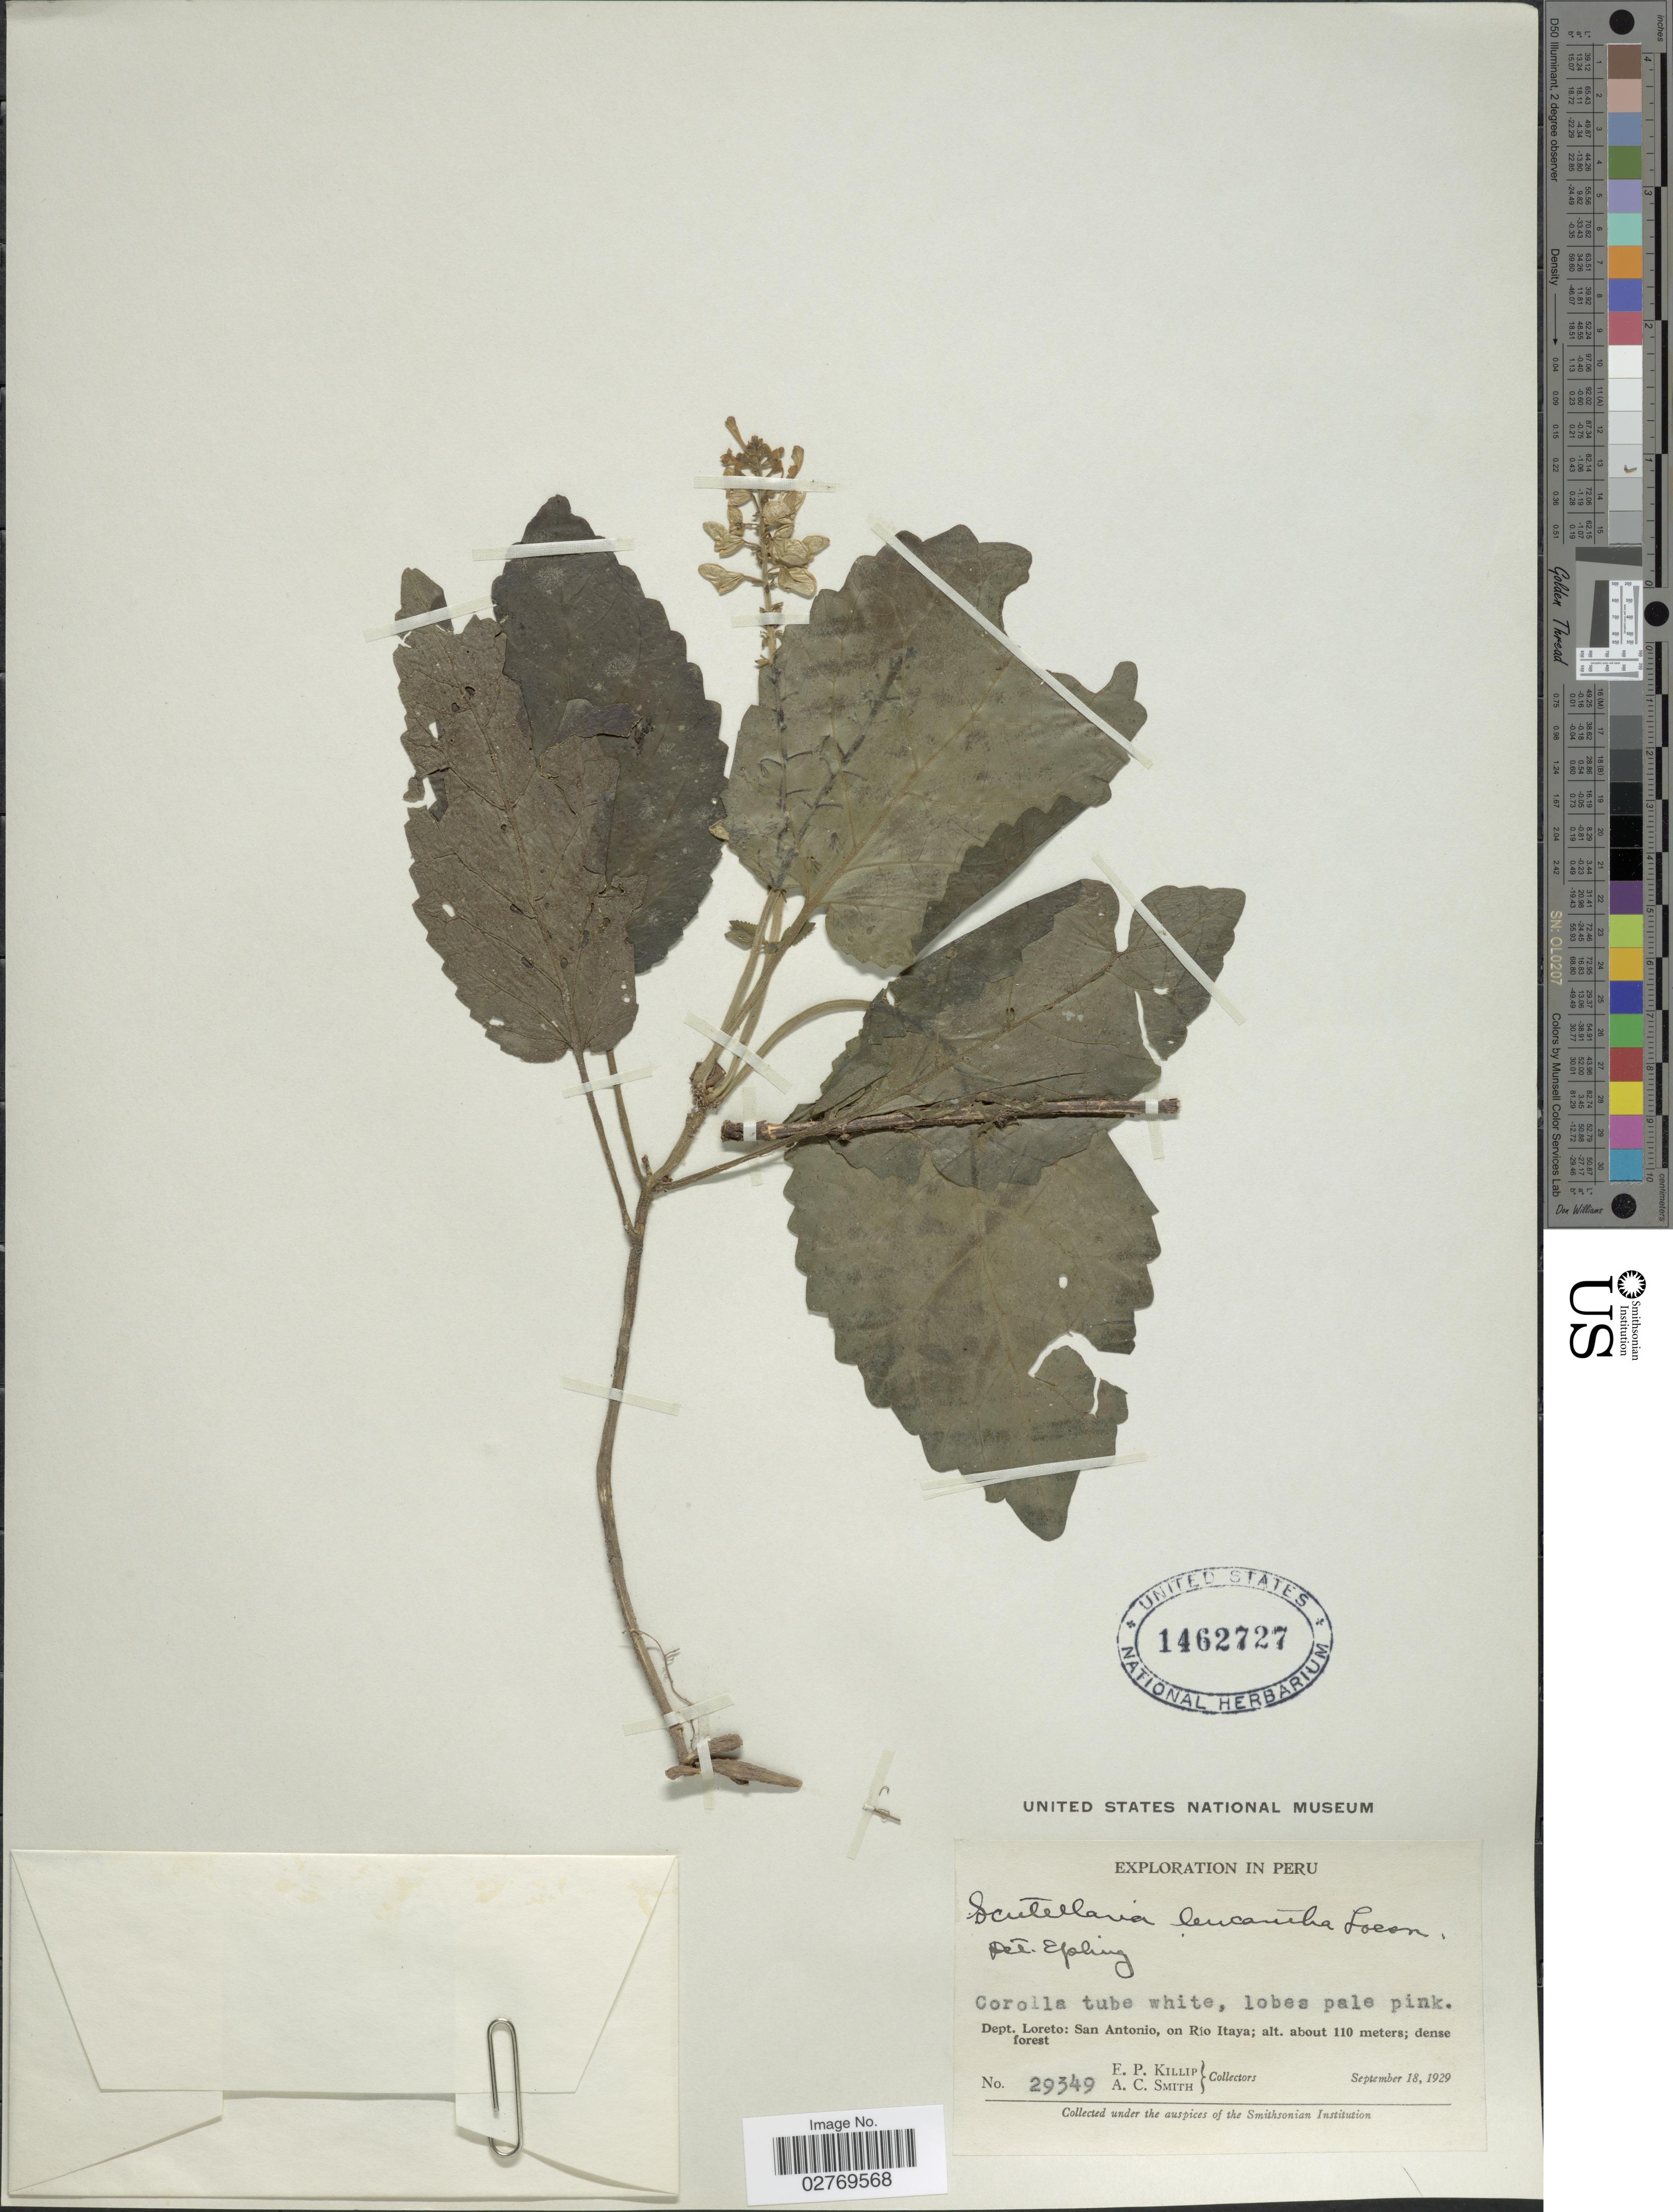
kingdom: Plantae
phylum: Tracheophyta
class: Magnoliopsida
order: Lamiales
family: Lamiaceae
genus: Scutellaria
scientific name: Scutellaria leucantha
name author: Loes.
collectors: E. P. Killip & A. C. Smith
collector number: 29349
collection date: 1929-09-18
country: Peru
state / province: Loreto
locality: Dept. Loreto: San Antonio, on Rio Itaya.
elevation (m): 110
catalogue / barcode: US 1462727